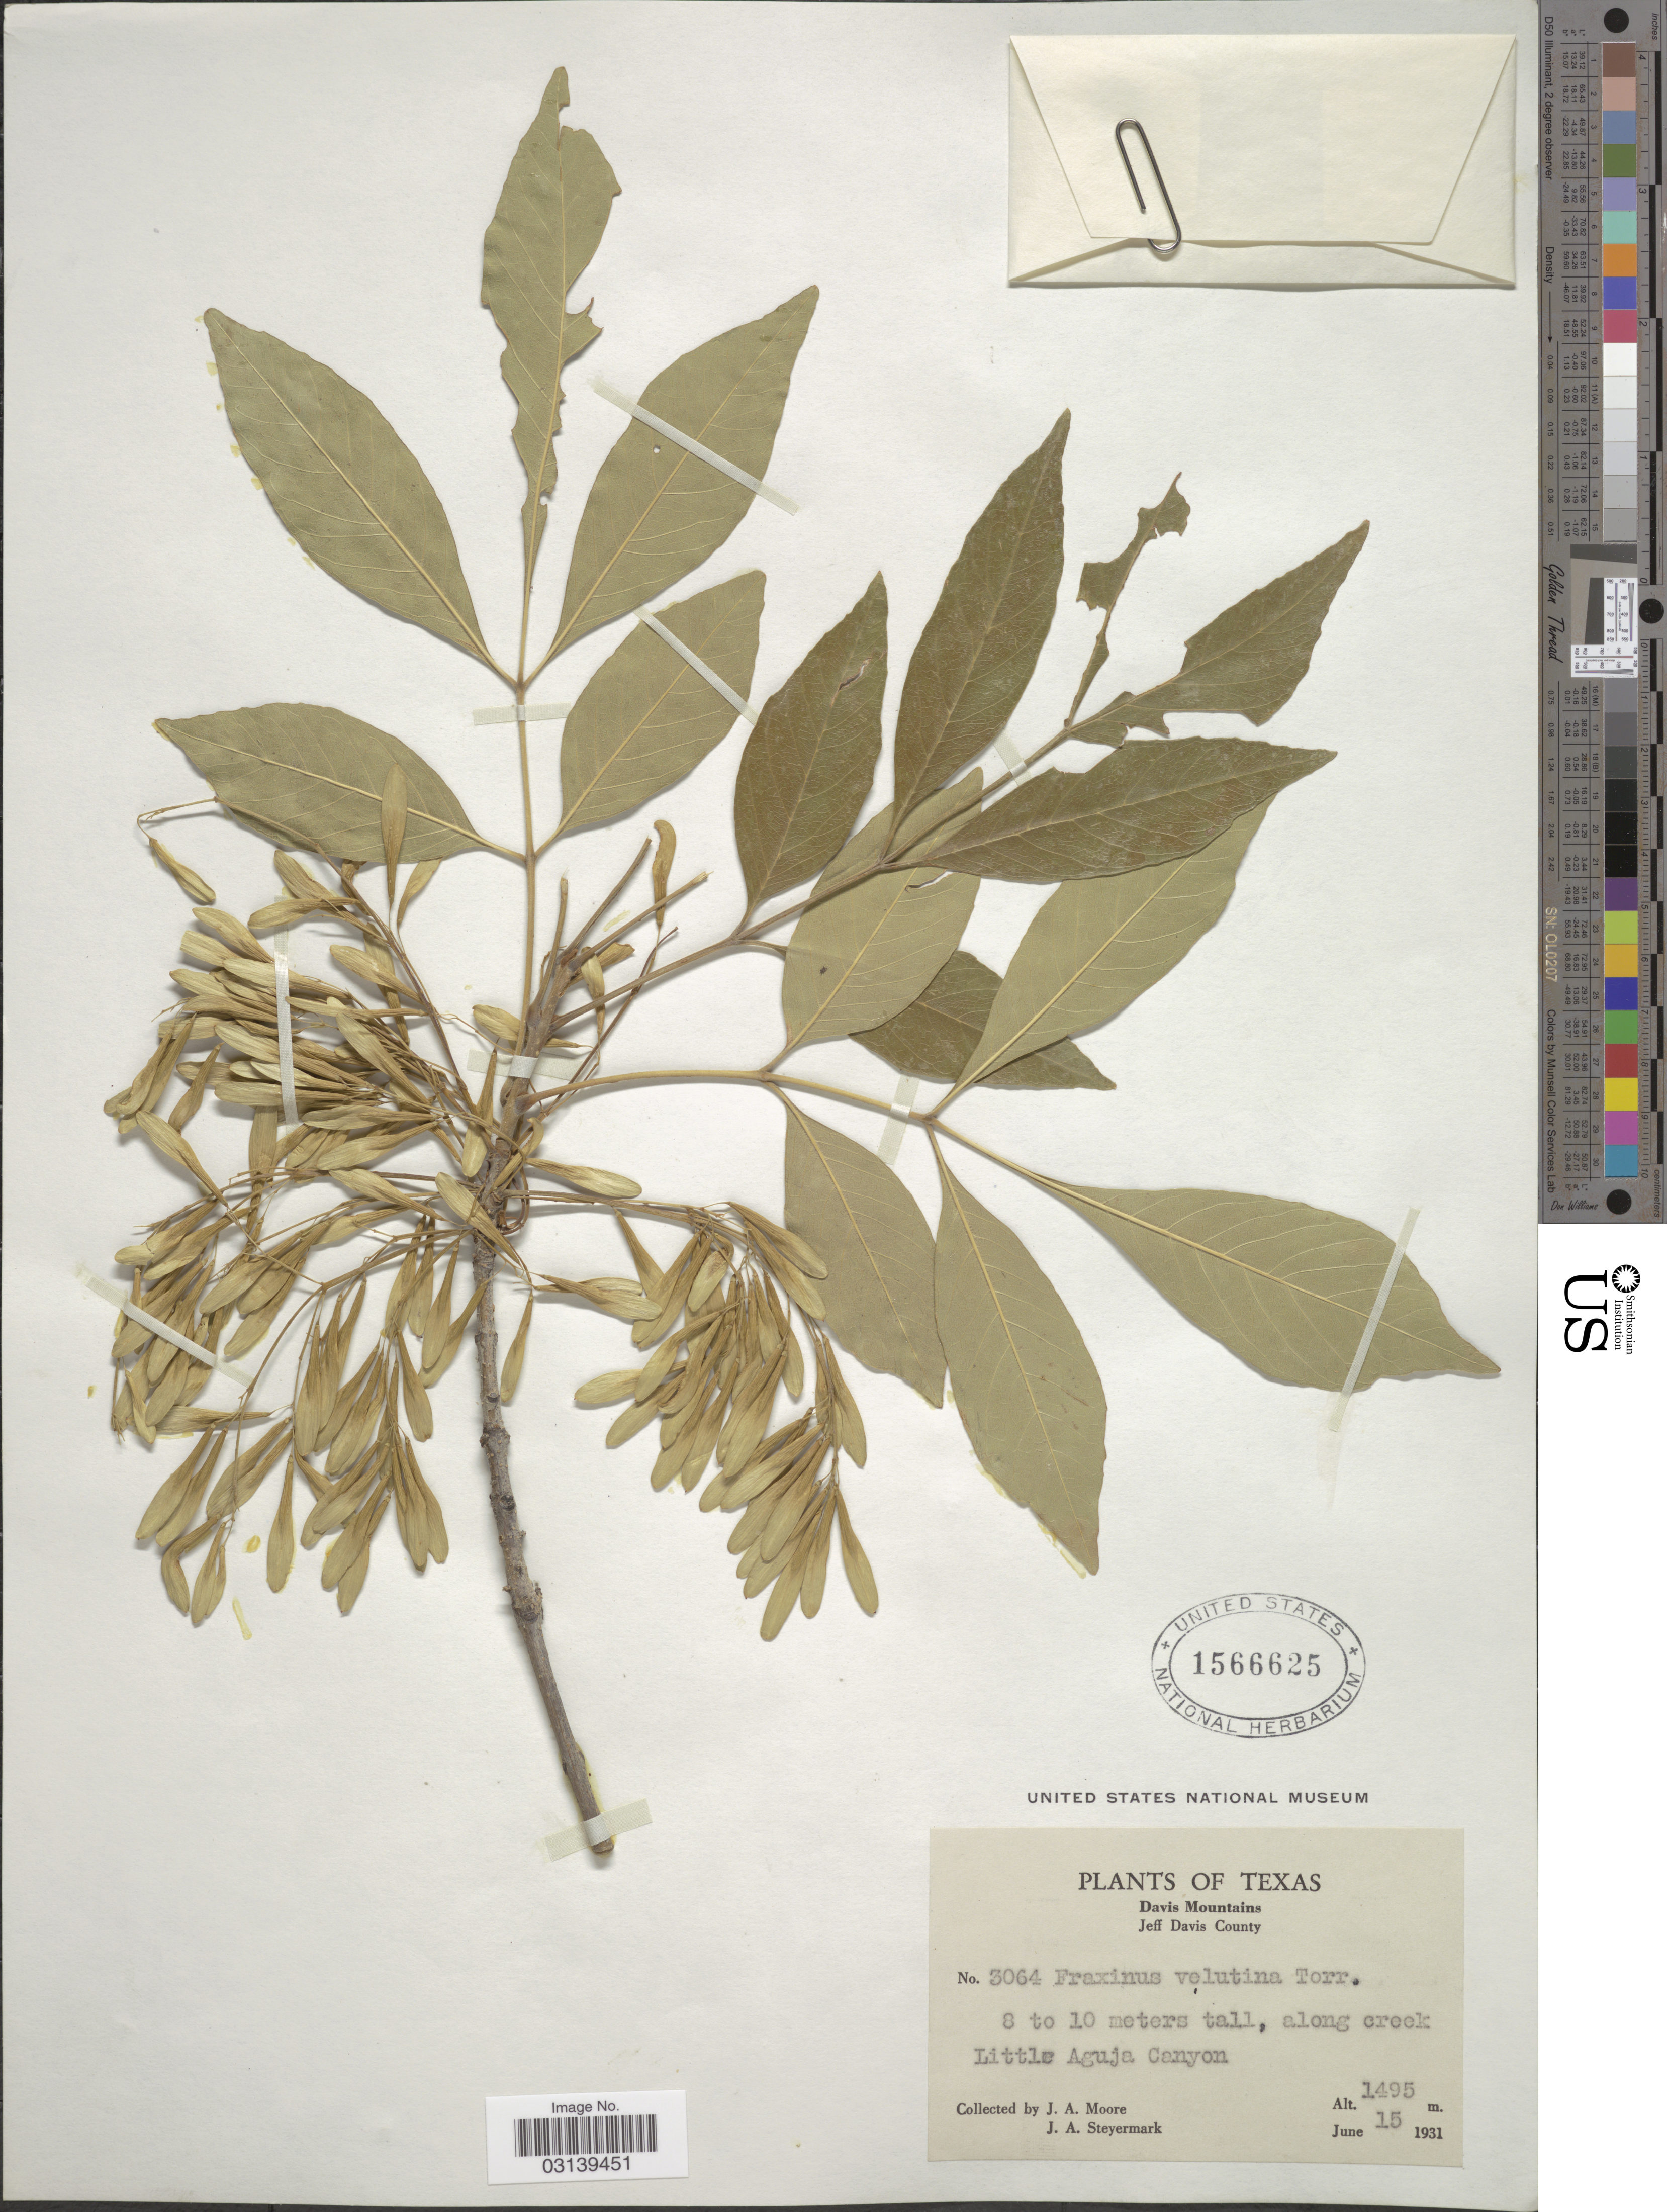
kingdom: Plantae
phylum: Tracheophyta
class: Magnoliopsida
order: Lamiales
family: Oleaceae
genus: Fraxinus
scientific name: Fraxinus velutina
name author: Torr.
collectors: J. A. Moore & J. Steyermark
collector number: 3064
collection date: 1931-06-15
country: United States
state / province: Texas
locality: Davis Mountains, Jeff Davis County, along creek Little Aguja Canyon.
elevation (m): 1495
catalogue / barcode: US 1566625